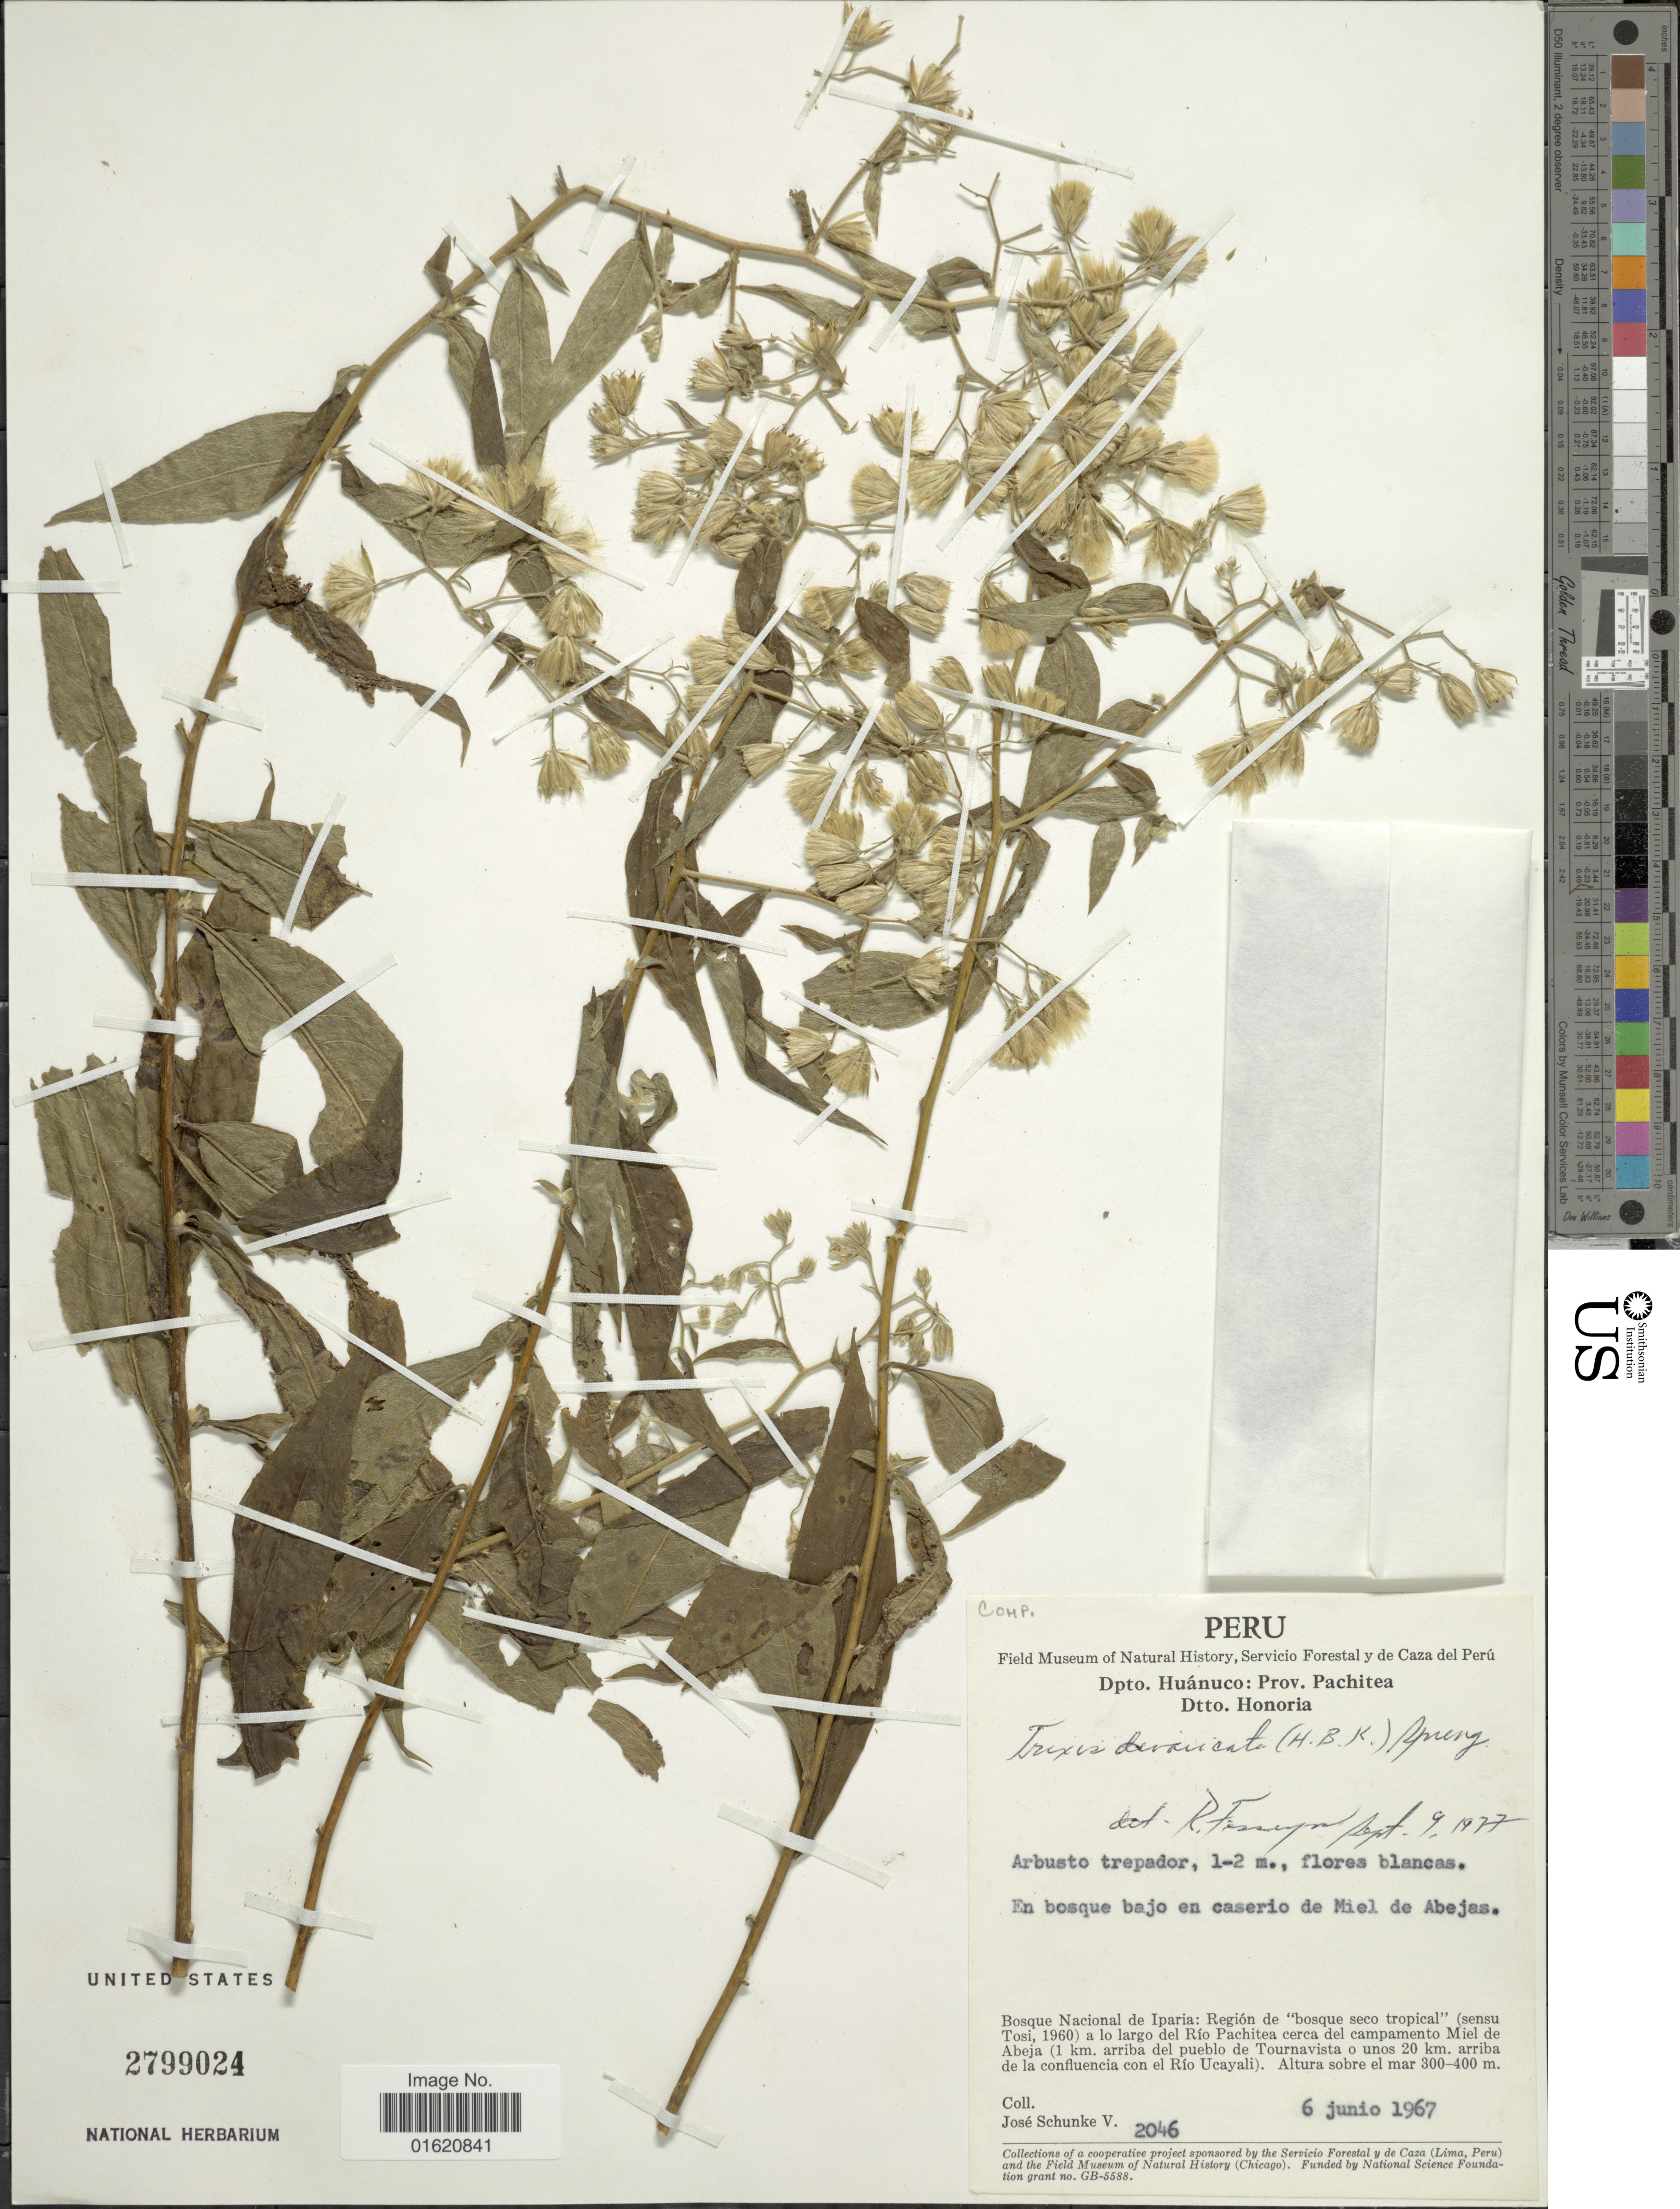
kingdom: Plantae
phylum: Tracheophyta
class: Magnoliopsida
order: Asterales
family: Asteraceae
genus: Trixis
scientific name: Trixis antimenorrhoea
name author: (Schrank) Mart. ex Kuntze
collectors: J. Schunke Vigo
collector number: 2046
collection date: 1967-06-06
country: Peru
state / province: Huánuco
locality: Prov. Pachitea, Dtto. Honoria, en bosque en caserio de Miel de Abejas, Bosque Nacional de Iparia: región de "bosqe seco tropical", (sensu Tosi, 1960) a lo largo del Río Pachitea cerca del campamento Miel de Abeja (1 km. arriba del puebla de Tournavista o unos 20 km. arriba de la confluencia con el Río Ucayali)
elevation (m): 300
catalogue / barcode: US 2799024